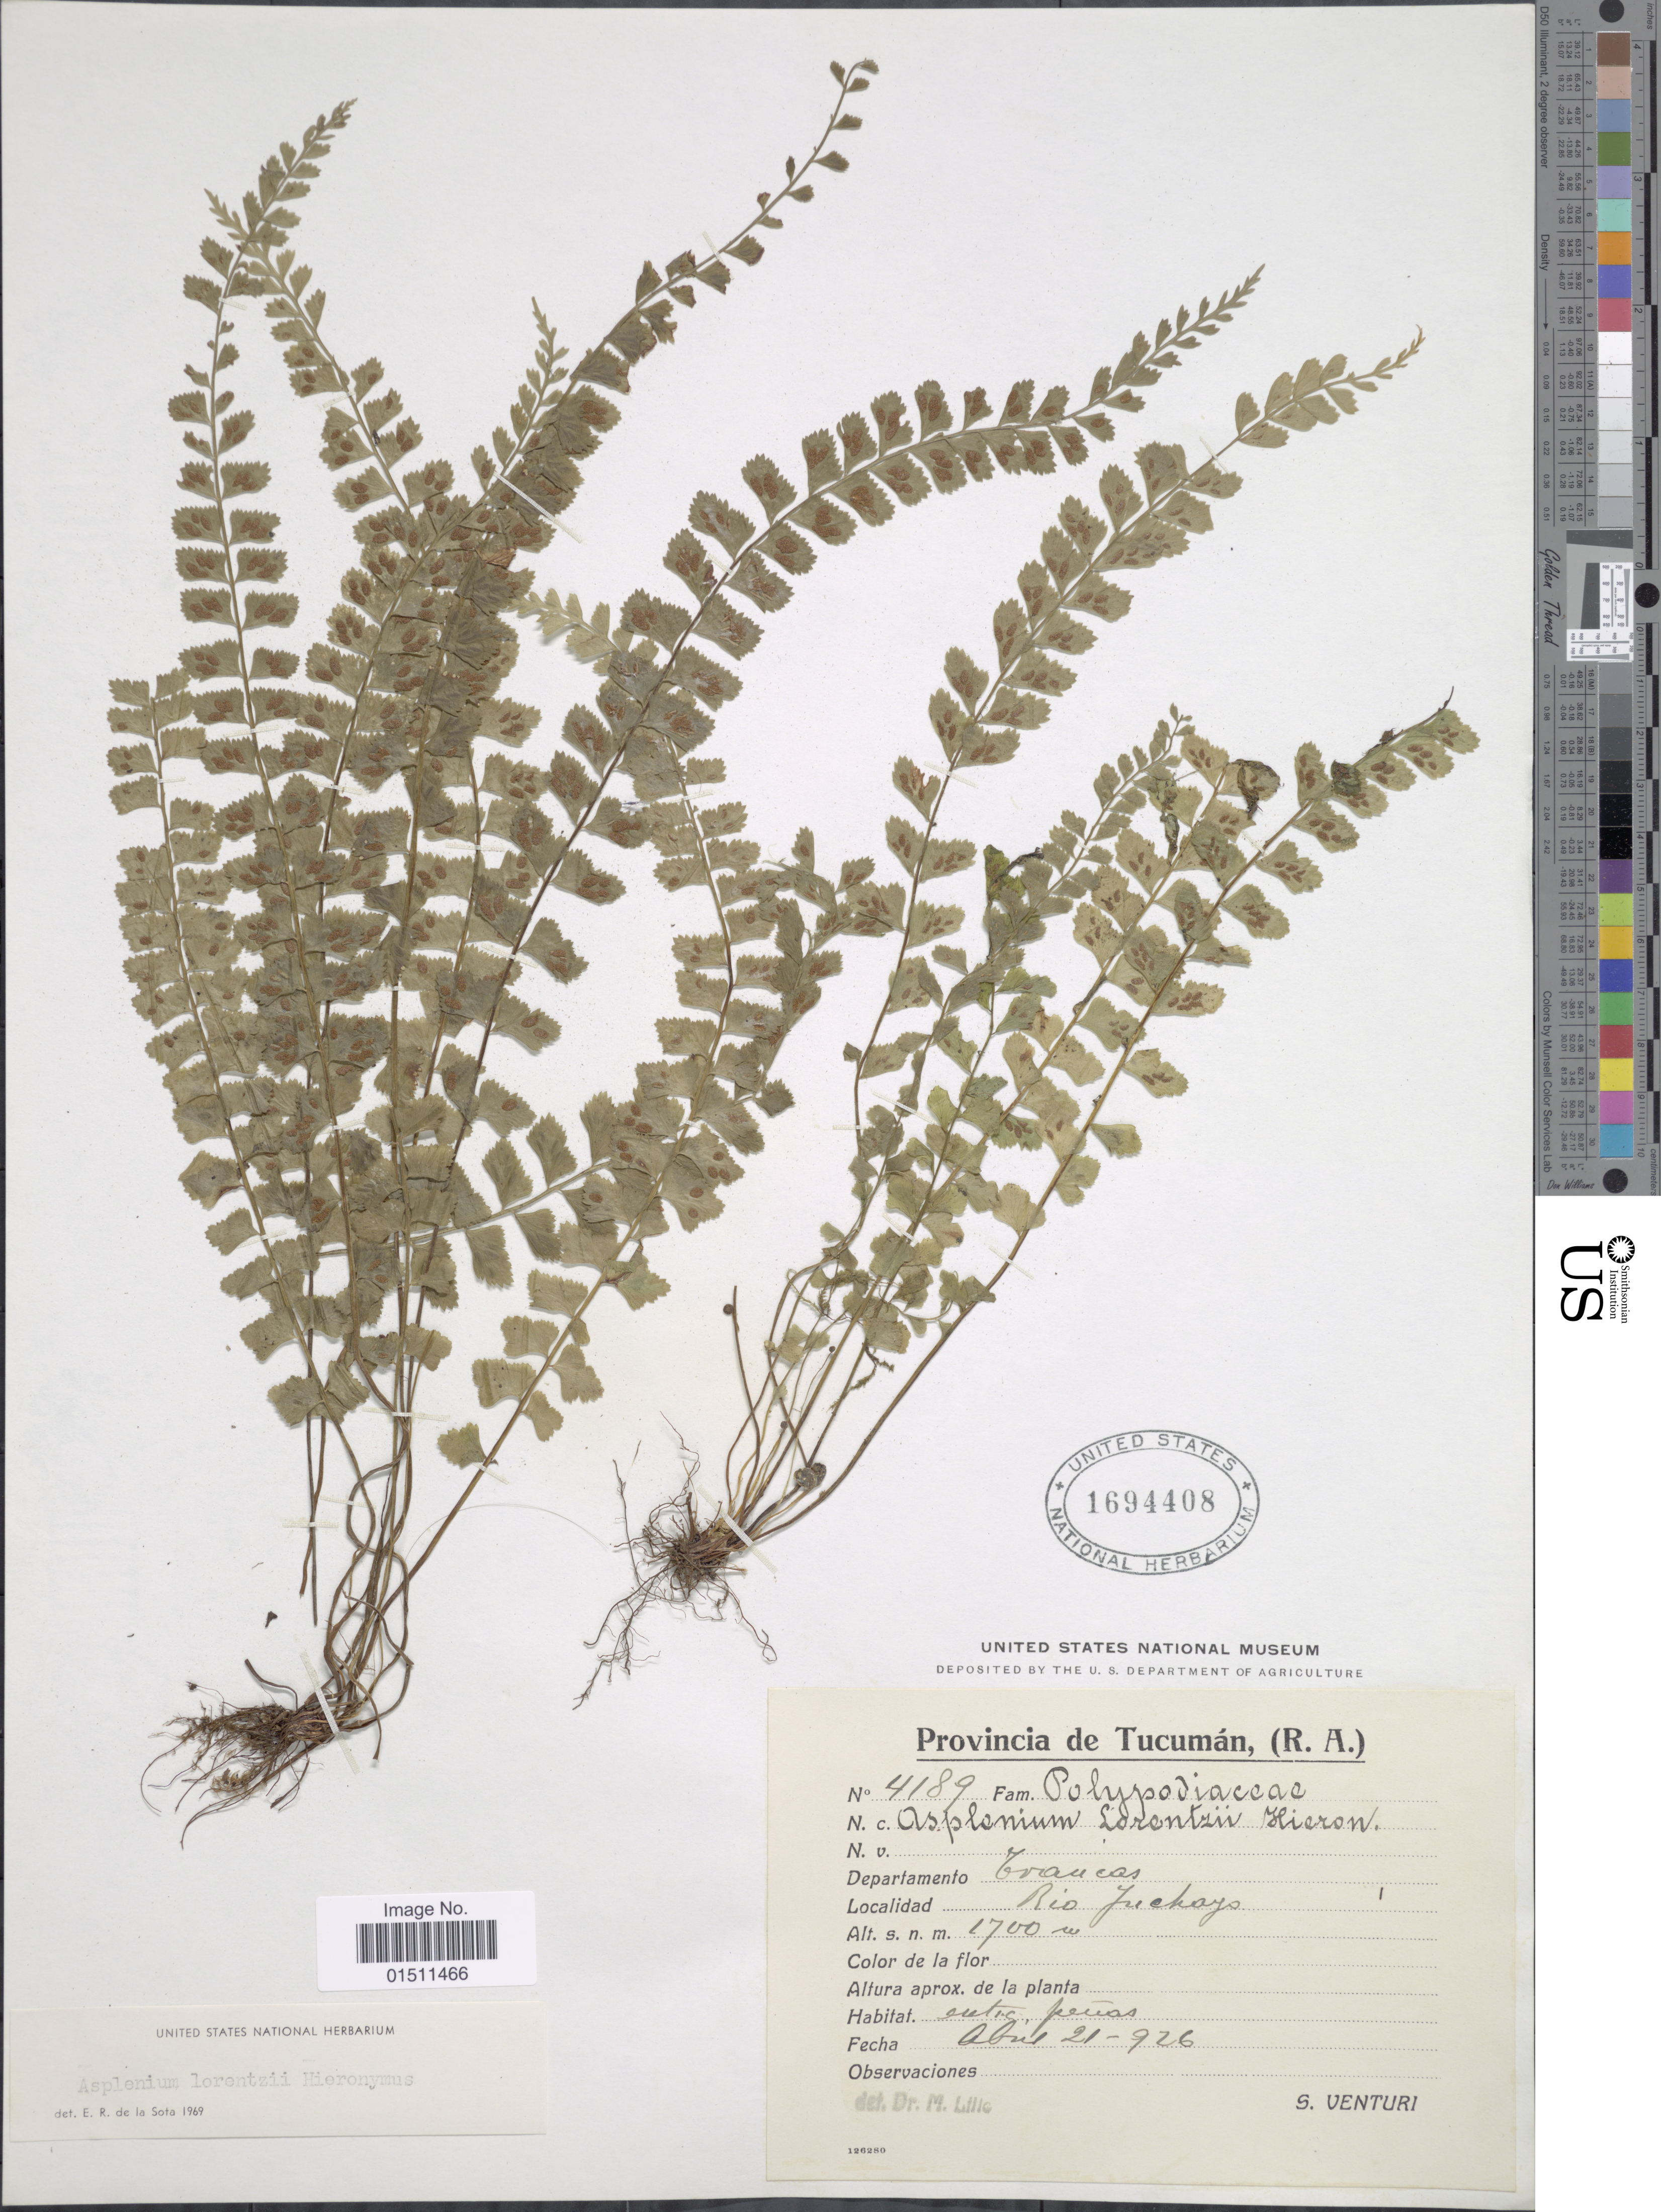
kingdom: Plantae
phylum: Tracheophyta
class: Polypodiopsida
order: Polypodiales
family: Aspleniaceae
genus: Asplenium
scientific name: Asplenium lorentzii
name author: Hieron.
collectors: S. Venturi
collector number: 4189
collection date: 1926-04-21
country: Argentina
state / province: Tucuman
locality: Provincia de Tucumán, (R.A.), Departamento: Francas, Localidad: Rio Juckayo.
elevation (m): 1700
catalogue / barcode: US 1694408